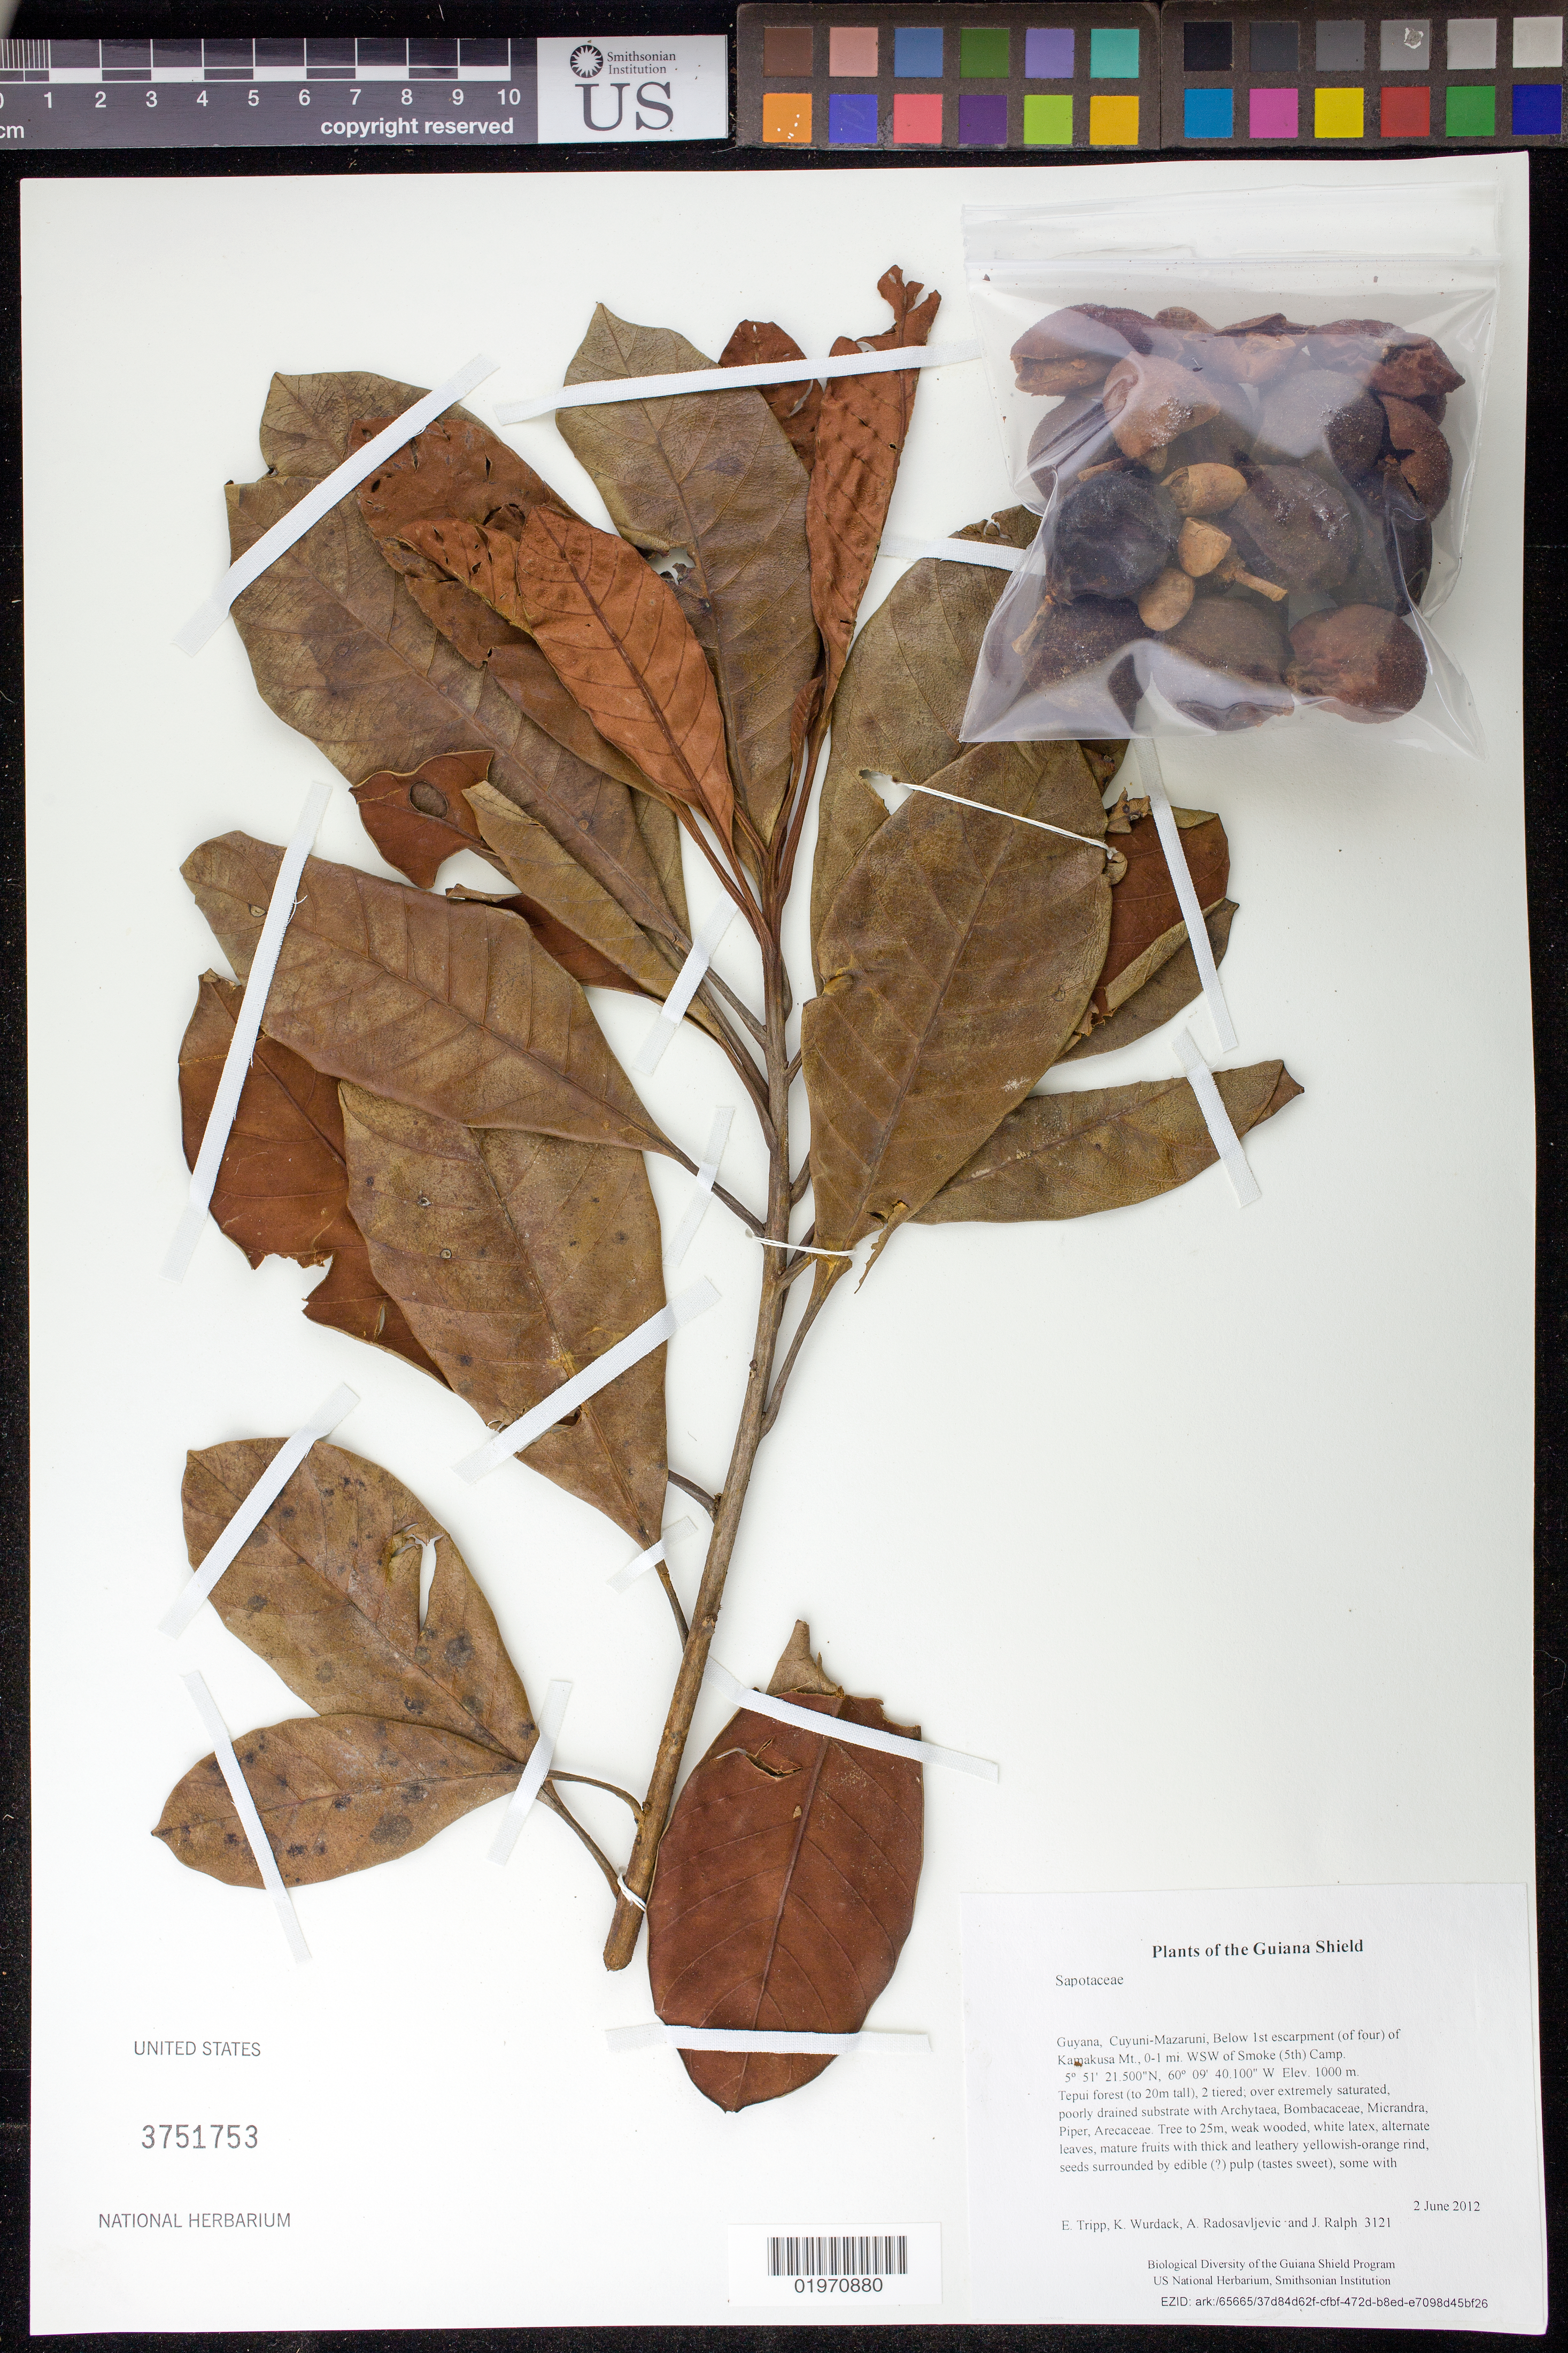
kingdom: Plantae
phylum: Tracheophyta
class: Magnoliopsida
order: Ericales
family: Sapotaceae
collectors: E. Tripp, K. Wurdack, A. Radosavljevic & J. Ralph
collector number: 3121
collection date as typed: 2 June 2012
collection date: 2012-06-02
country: Guyana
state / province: Cuyuni-Mazaruni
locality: Below 1st escarpment (of four) of Kamakusa Mt., 0-1 mi. WSW of Smoke (5th) Camp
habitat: Tepui forest (to 20m tall), 2 tiered; over extremely saturated, poorly drained substrate with Archytaea, Bombacaceae, Micrandra, Piper, Arecaceae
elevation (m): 1000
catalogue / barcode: US 3751753